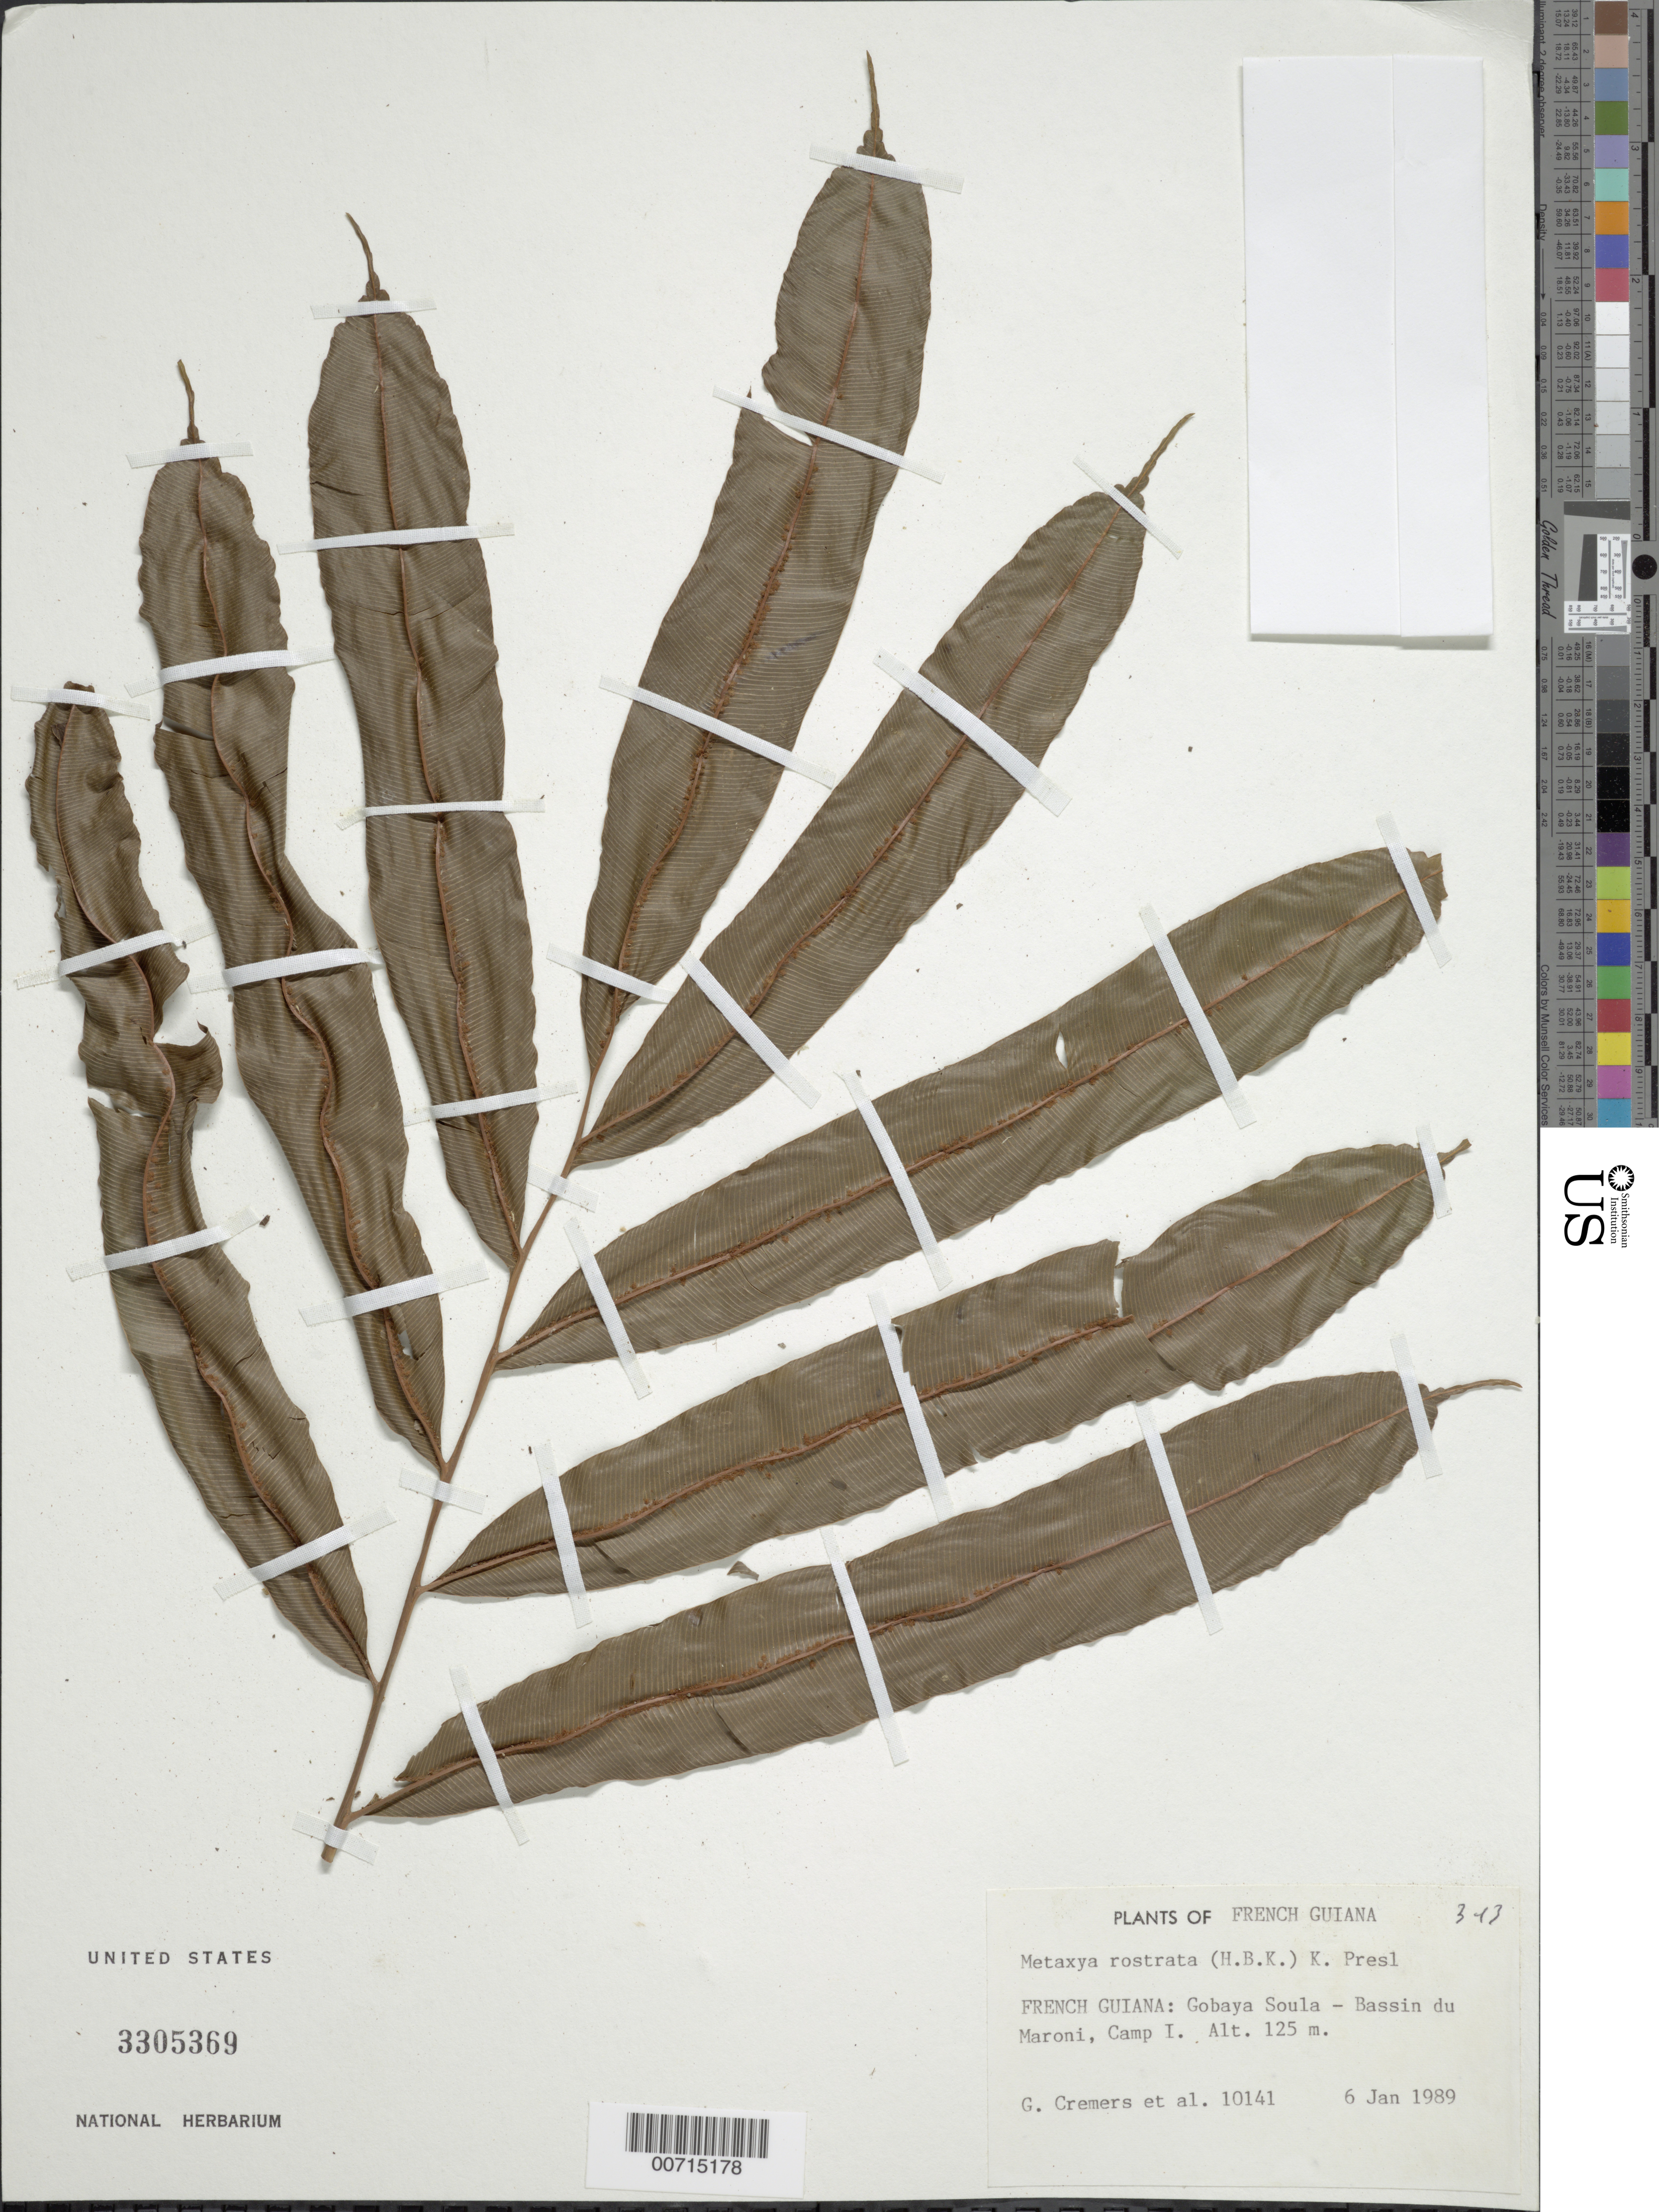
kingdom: Plantae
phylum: Tracheophyta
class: Polypodiopsida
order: Cyatheales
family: Metaxyaceae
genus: Metaxya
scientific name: Metaxya rostrata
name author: (Kunth) C. Presl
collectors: G. Cremers & et al.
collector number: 10141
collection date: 1989-01-06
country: French Guiana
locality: Gobaya Soula - Bassin du Maroni, Camp I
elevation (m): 125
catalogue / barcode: US 3305369